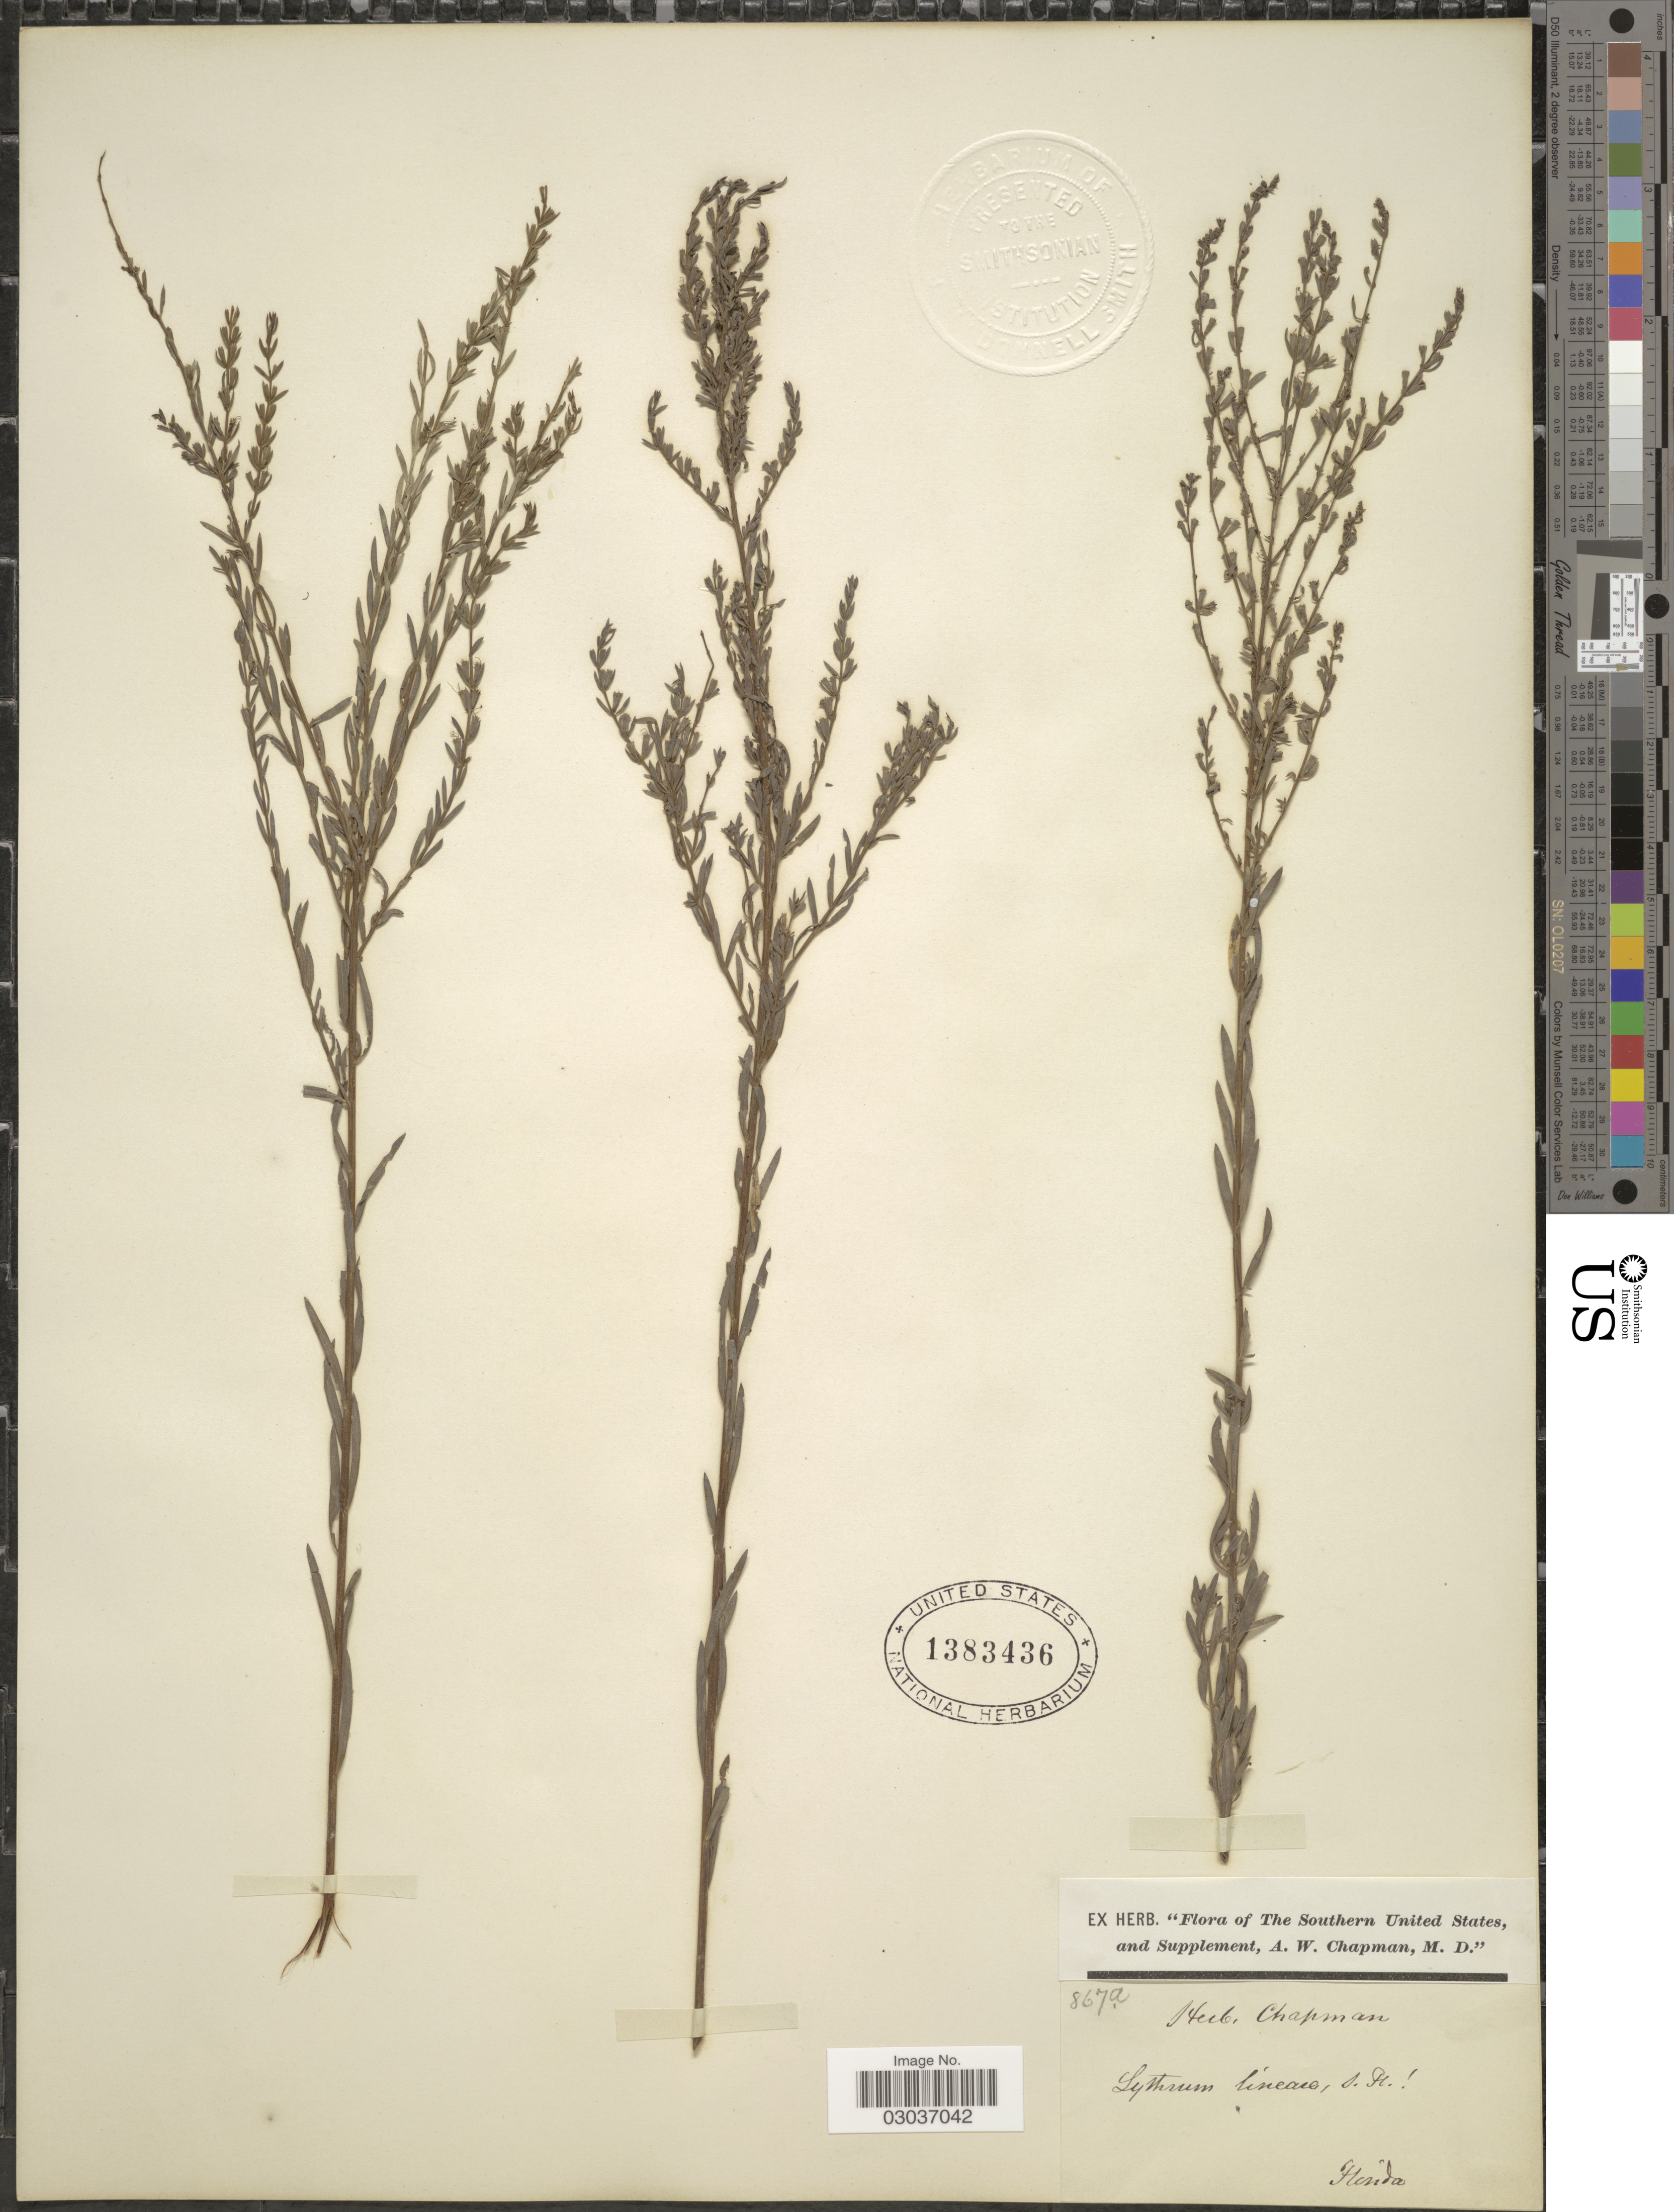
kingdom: Plantae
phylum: Tracheophyta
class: Magnoliopsida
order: Myrtales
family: Lythraceae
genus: Lythrum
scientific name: Lythrum lineare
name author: L.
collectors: ex herb. A.W. Chapman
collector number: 867a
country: United States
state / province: Florida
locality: The Southern United States.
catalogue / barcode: US 1383436